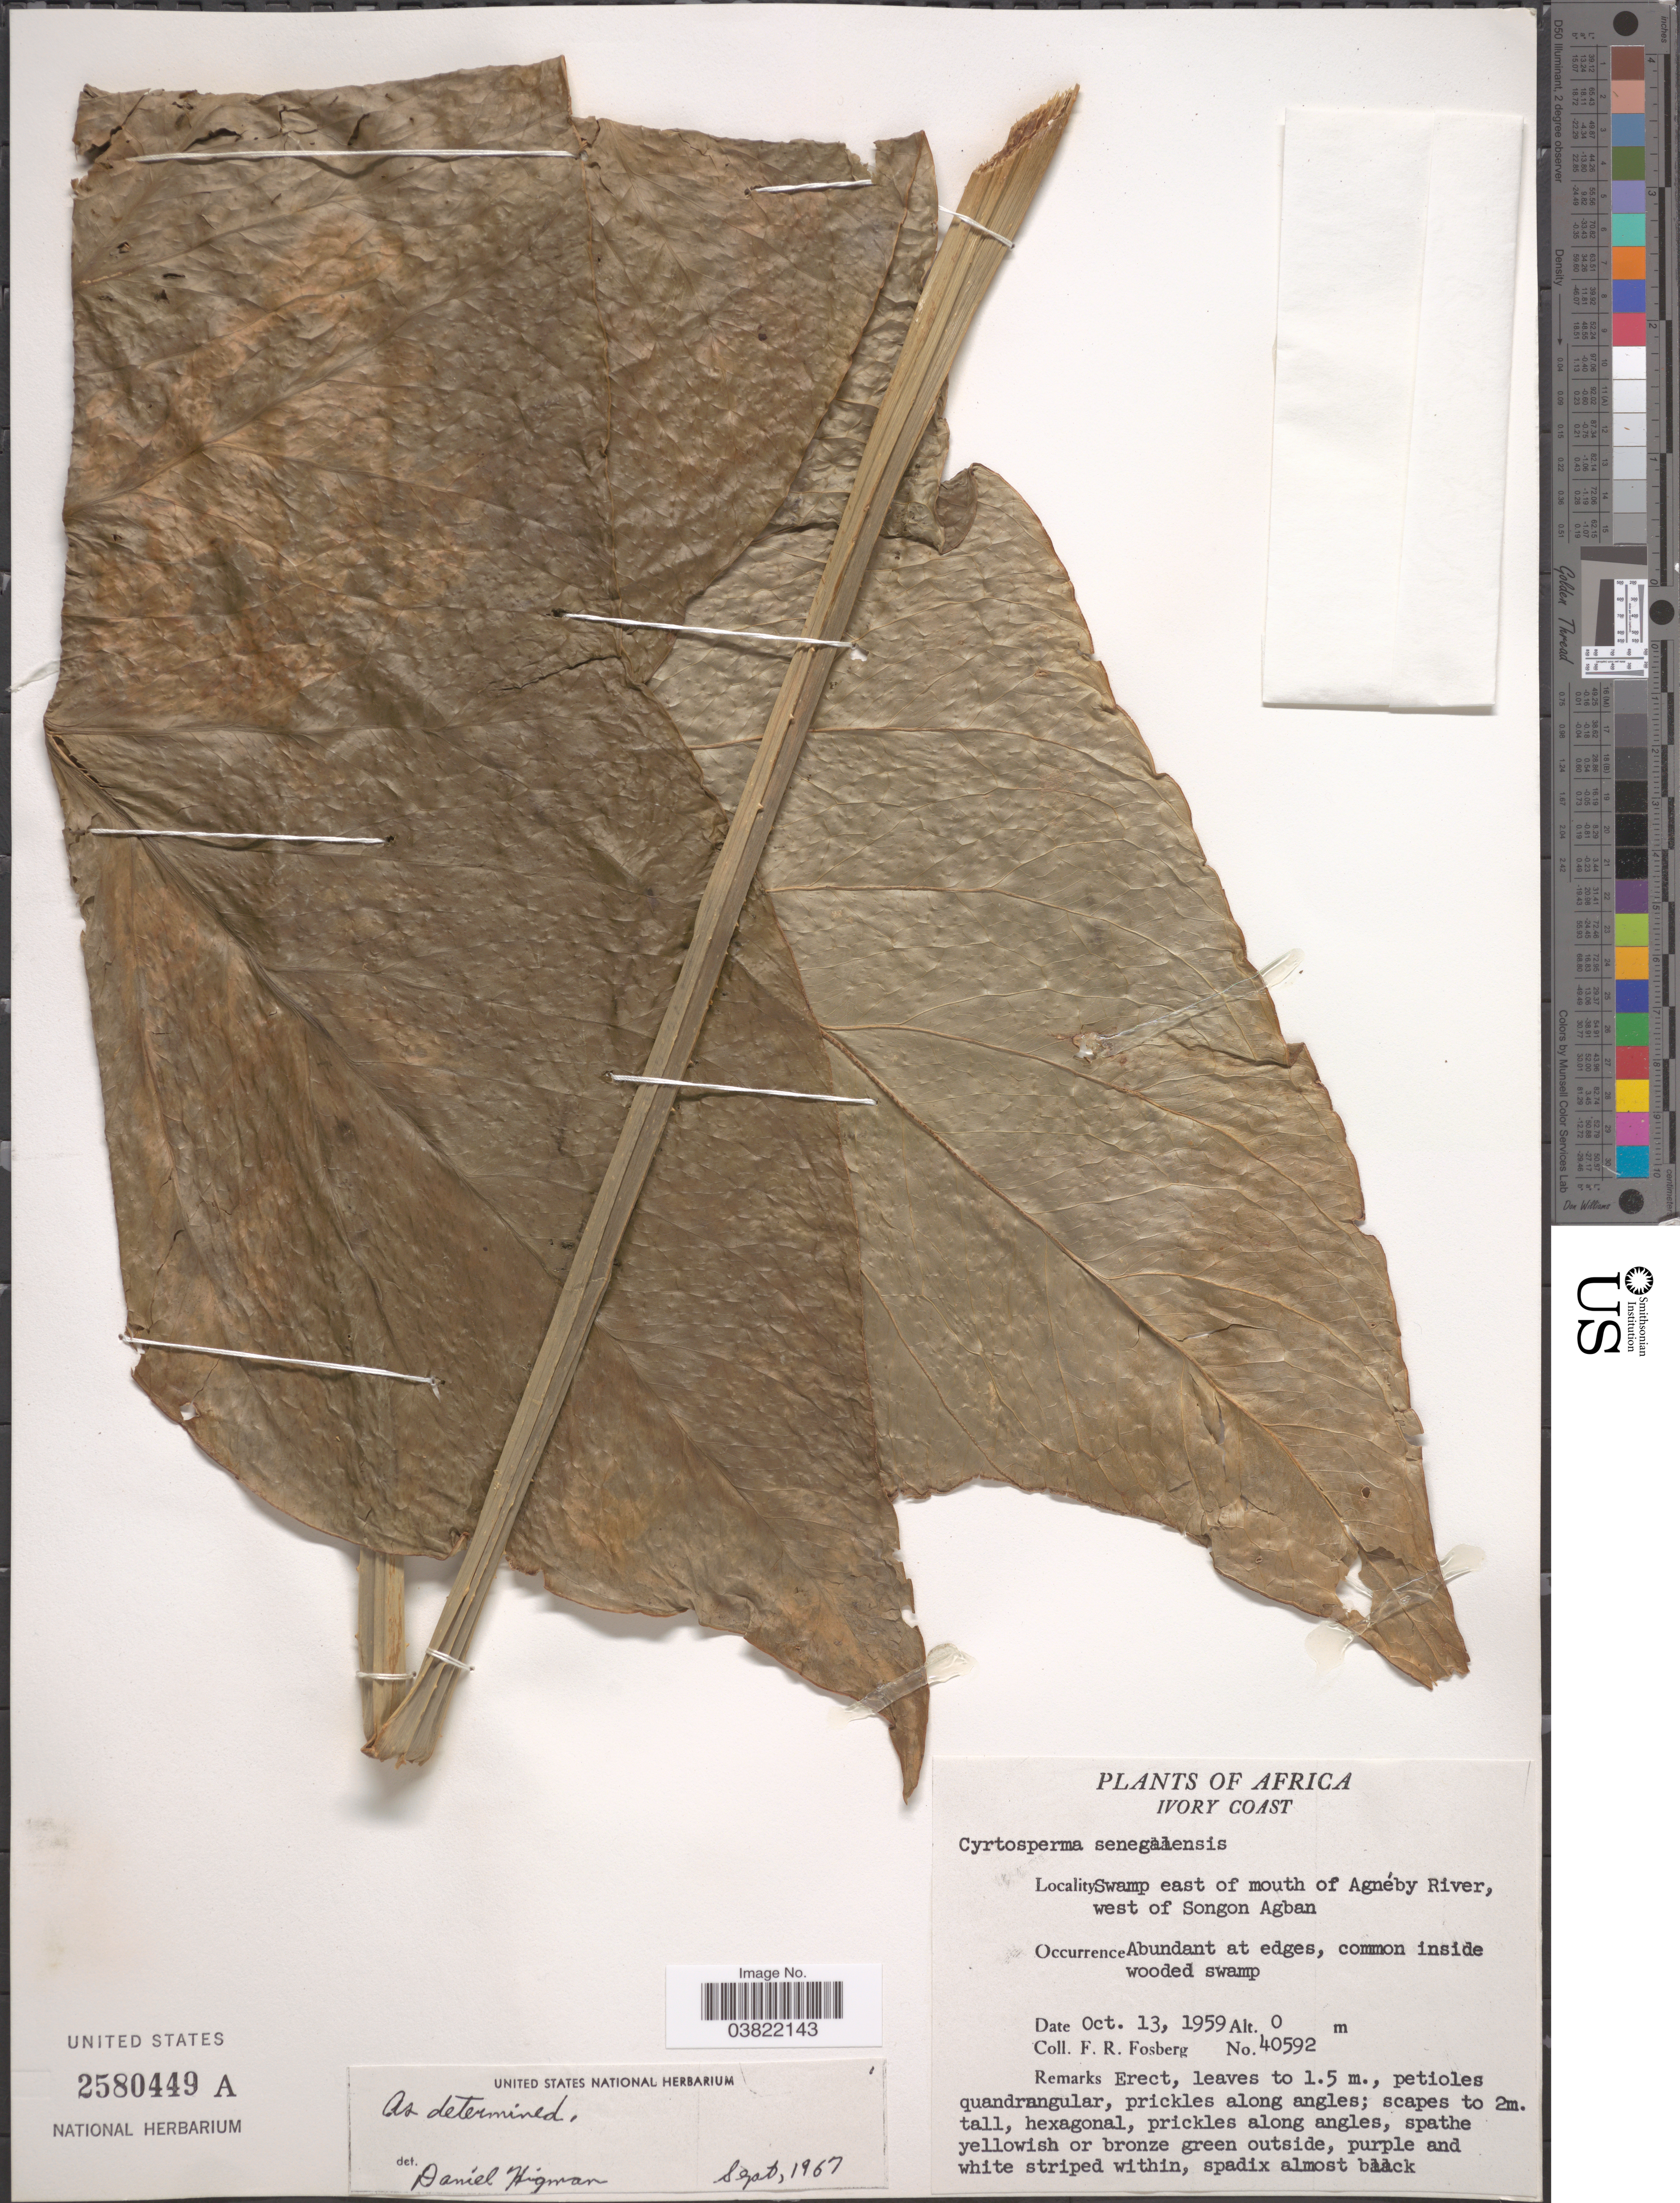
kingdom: Plantae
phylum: Tracheophyta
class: Liliopsida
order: Alismatales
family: Araceae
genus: Lasimorpha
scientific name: Lasimorpha senegalensis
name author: Schott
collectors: F. R. Fosberg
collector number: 40592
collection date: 1959-10-13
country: Ivory Coast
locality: Africa. Swamp east of mouth of Agnéby River, west of Songon Agban.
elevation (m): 0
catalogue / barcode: US 2580449A